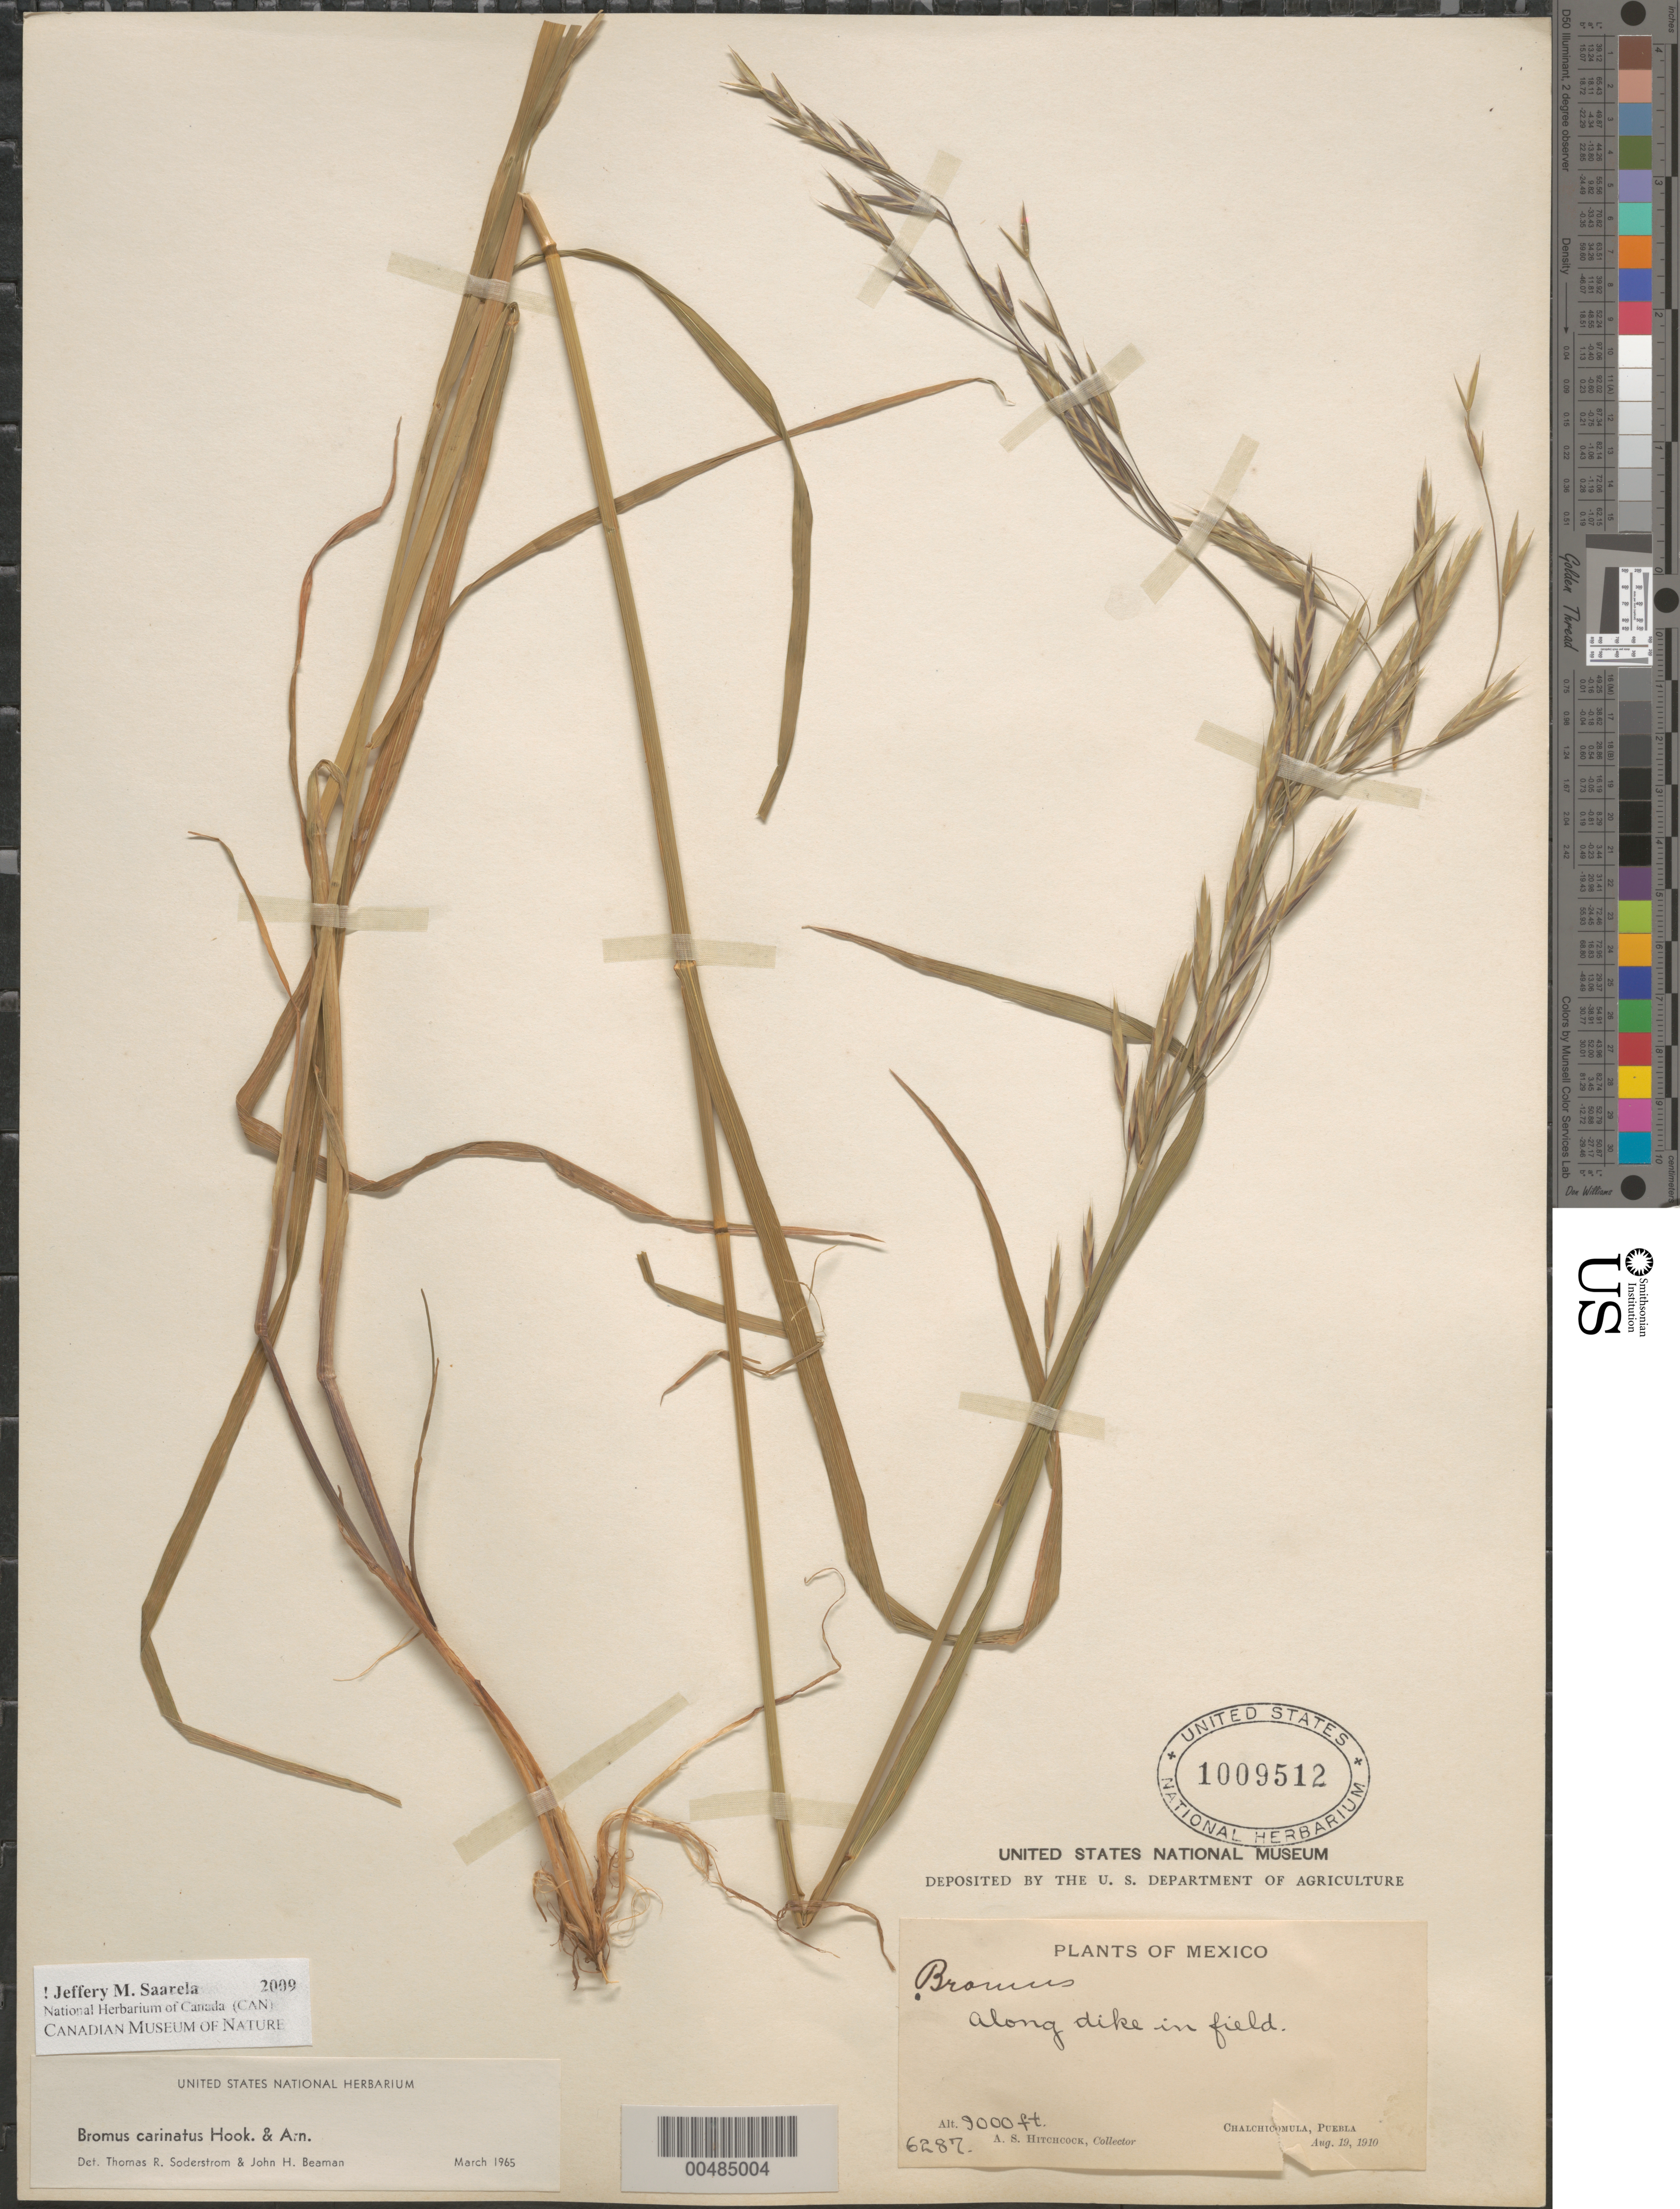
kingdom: Plantae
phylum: Tracheophyta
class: Liliopsida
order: Poales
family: Poaceae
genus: Bromus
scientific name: Bromus carinatus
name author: Hook. & Arn.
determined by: Soderstrom, T. R.; Beaman, J. H.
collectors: A. S. Hitchcock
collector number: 6287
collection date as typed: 19 Aug 1910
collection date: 1910-08-19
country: Mexico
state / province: Puebla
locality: Chalchicomula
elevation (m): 2743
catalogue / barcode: US 1009512